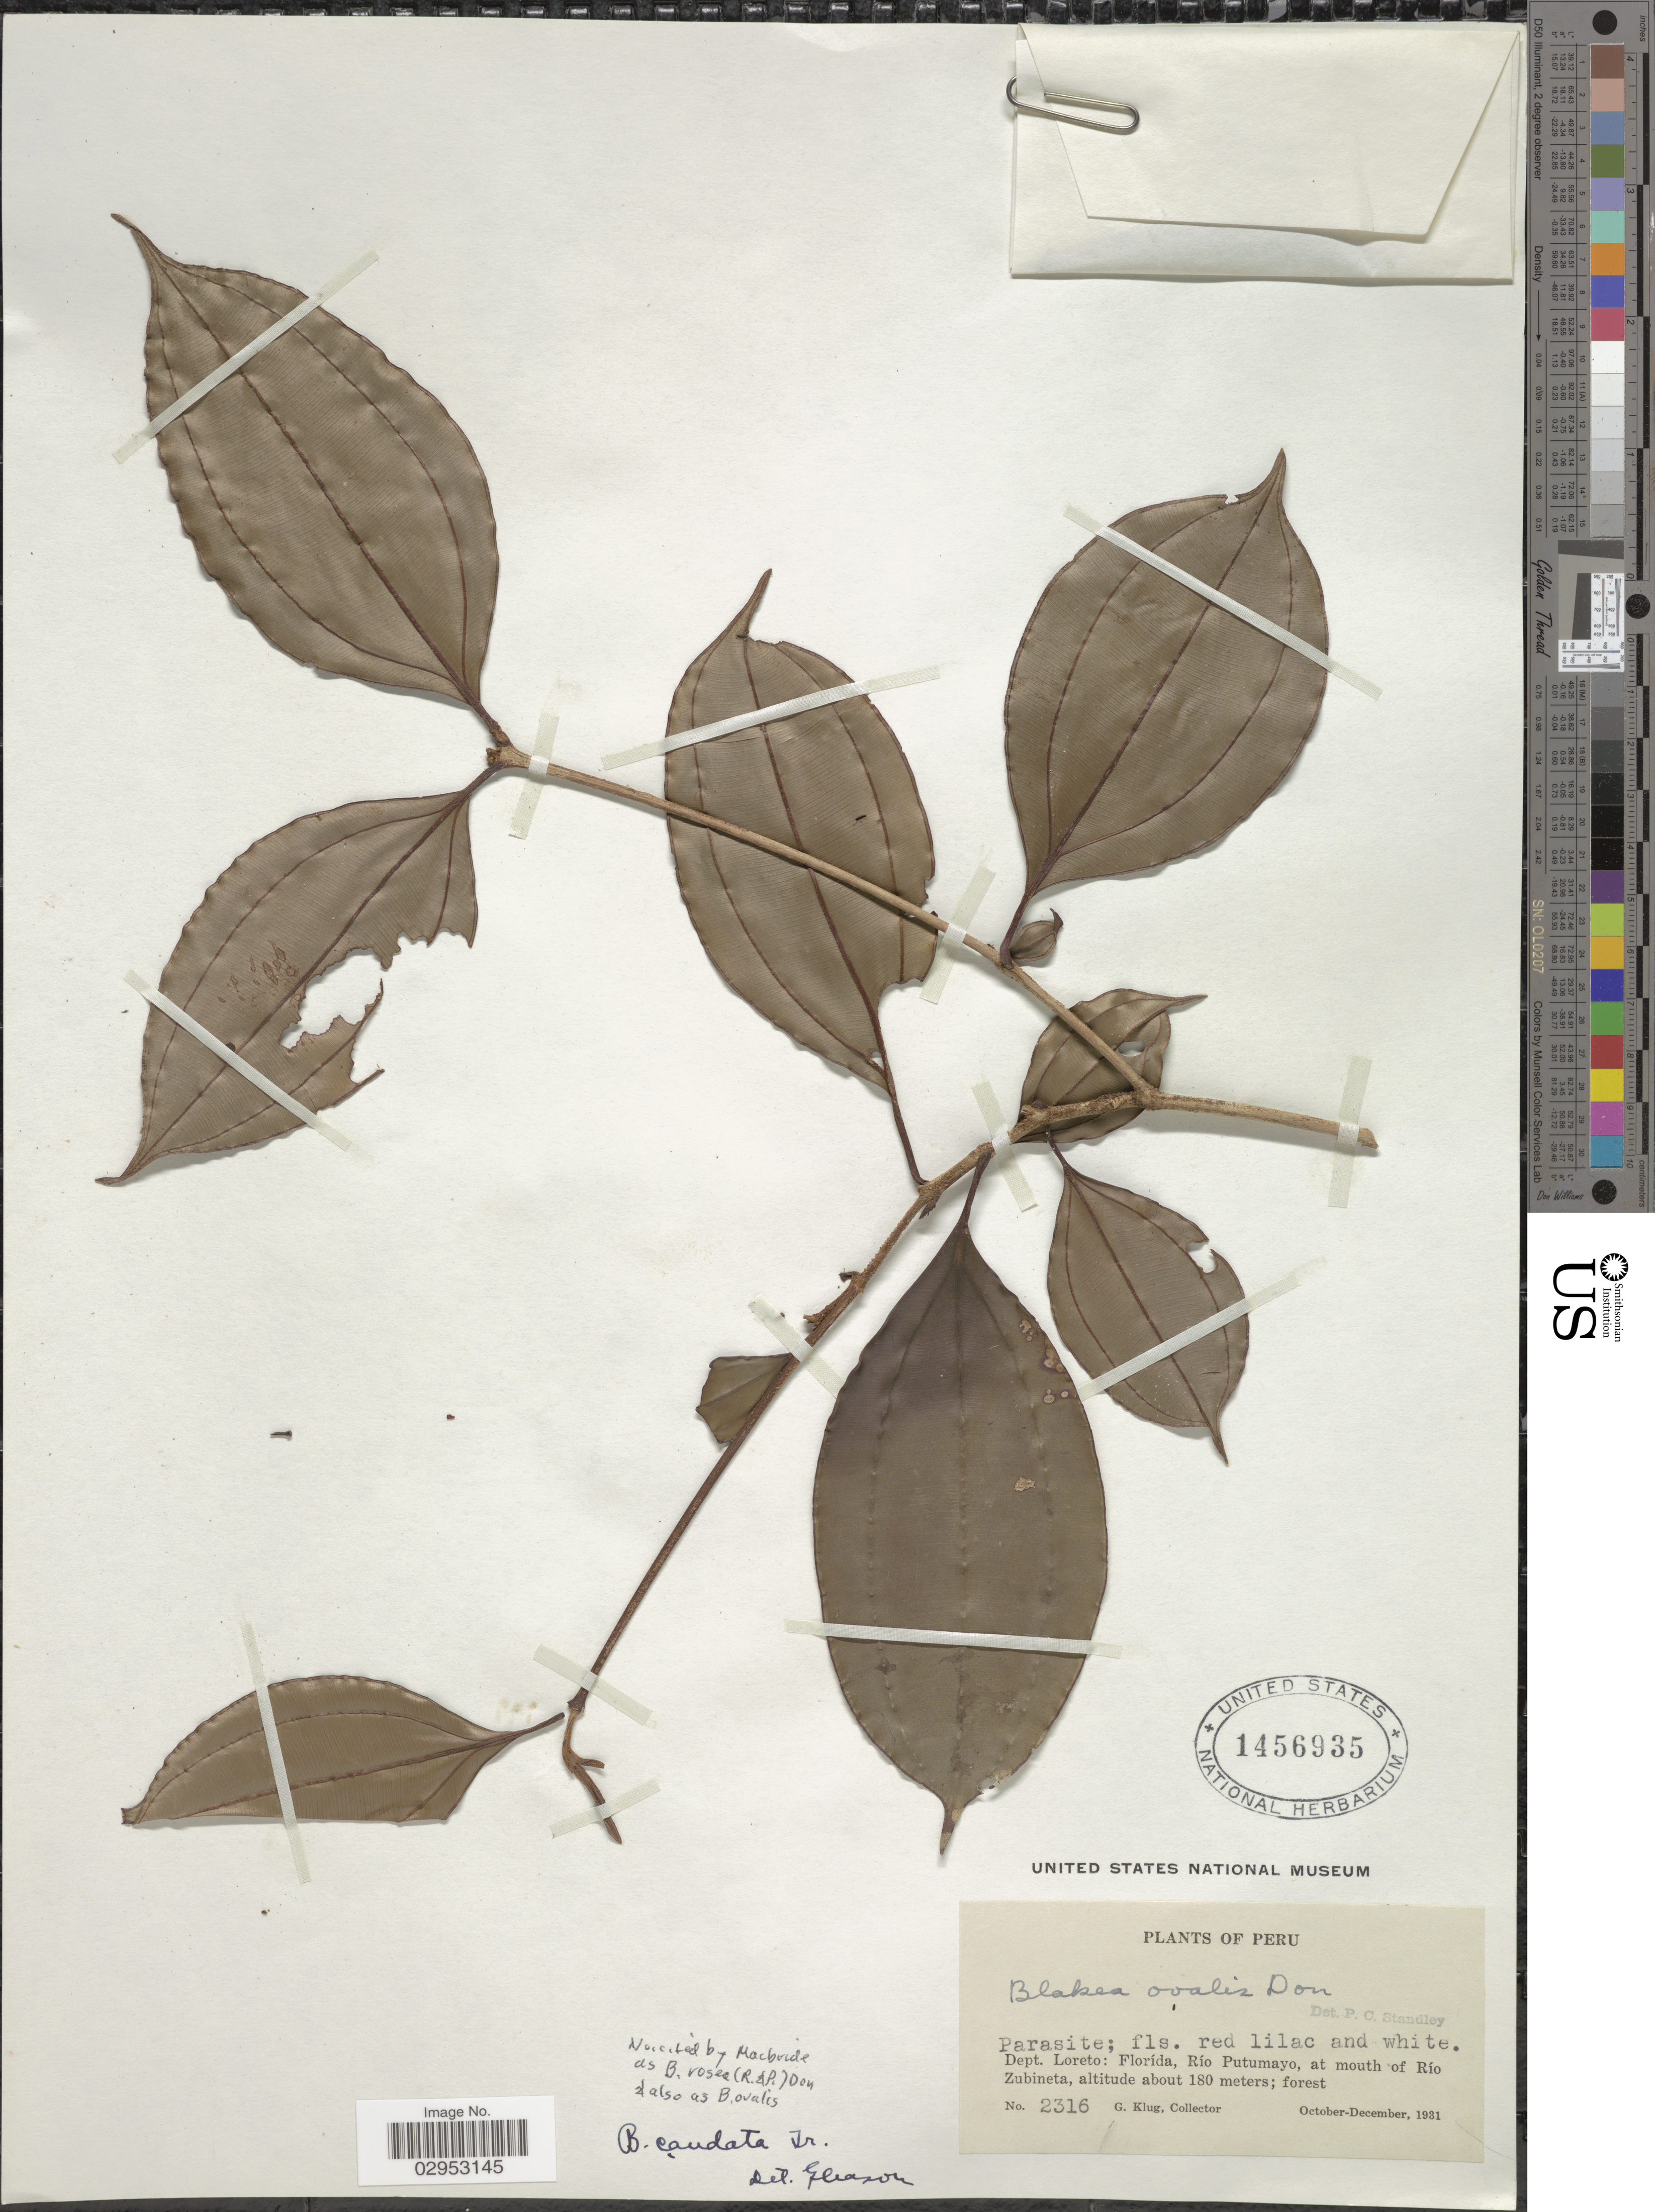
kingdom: Plantae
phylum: Tracheophyta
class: Magnoliopsida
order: Myrtales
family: Melastomataceae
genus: Blakea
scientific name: Blakea ovalis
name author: (Ruiz) D. Don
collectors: G. Klug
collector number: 2316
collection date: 1931-10/1931-12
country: Peru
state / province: Loreto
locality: Dept. Loreto: Florída, Río Putumayo, at mouth of Río Zubineta.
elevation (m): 180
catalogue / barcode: US 1456935